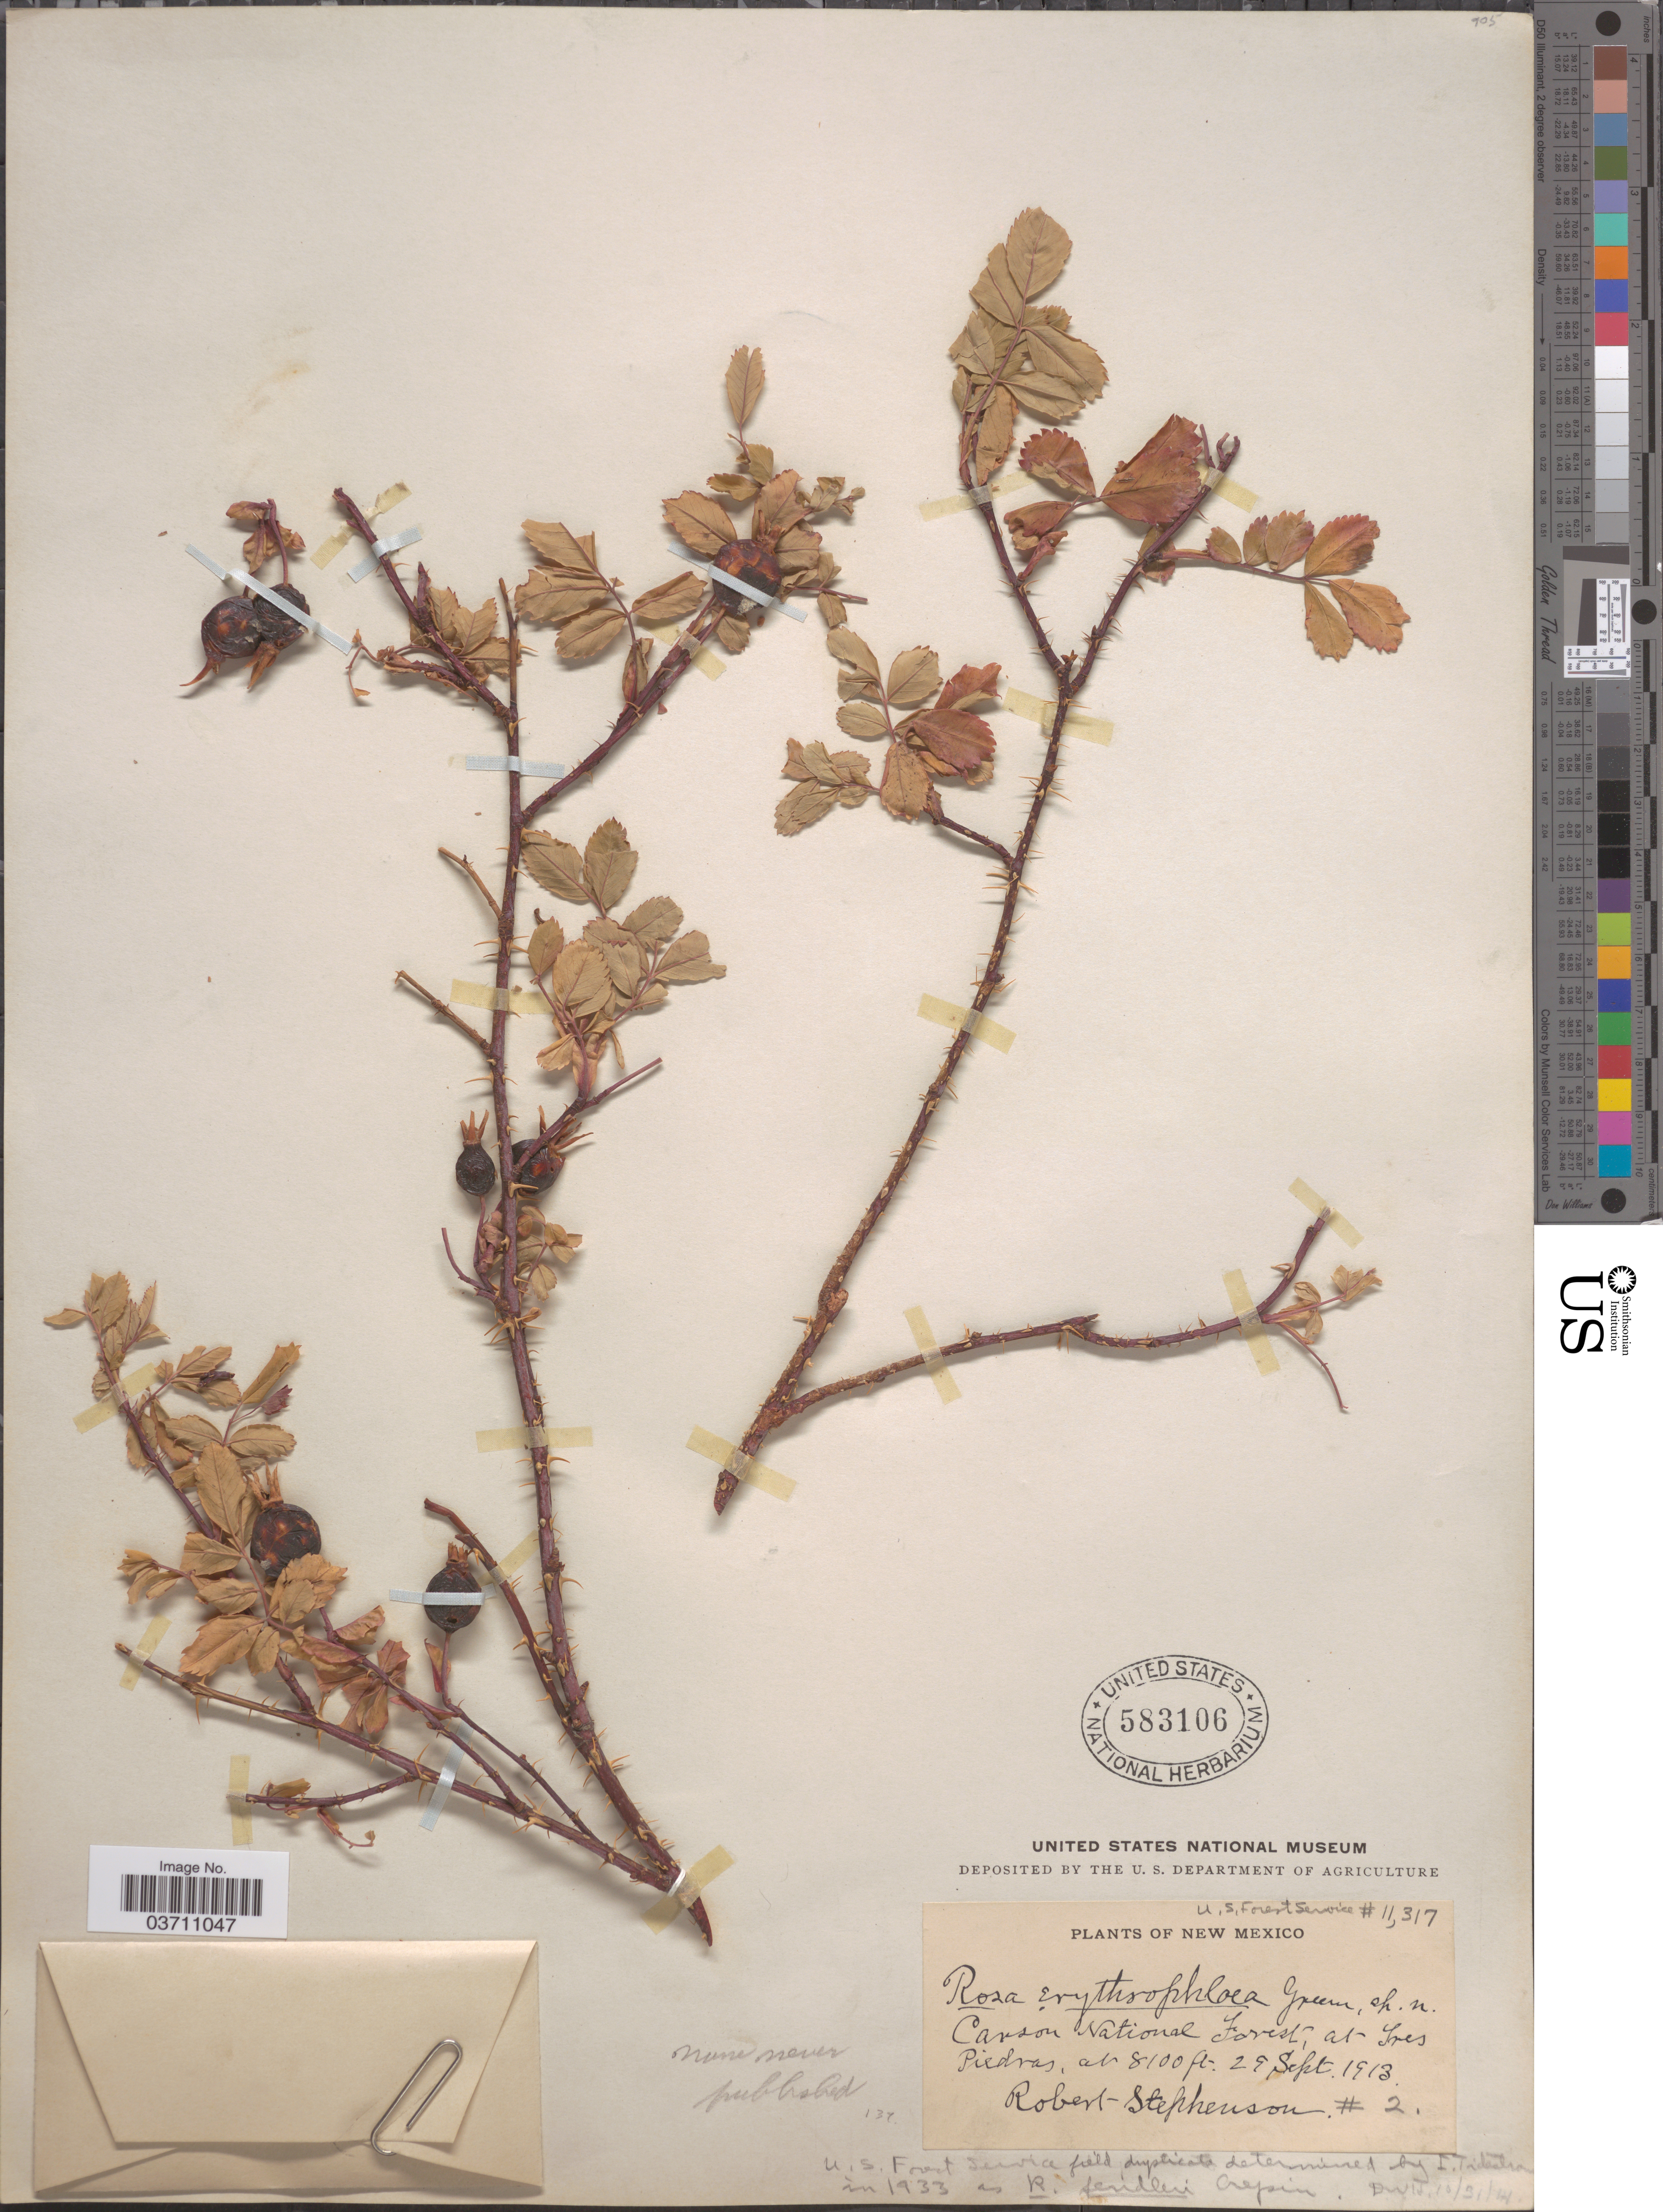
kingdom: Plantae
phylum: Tracheophyta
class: Magnoliopsida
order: Rosales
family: Rosaceae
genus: Rosa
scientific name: Rosa fendleri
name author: Crép.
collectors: R. Stephenson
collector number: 2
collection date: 1913-09-29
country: United States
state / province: New Mexico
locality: U.S. Forest Service #11,317. [unsure placement] Carson National Forest, at Tres Piedras.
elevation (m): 2469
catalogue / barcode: US 583106